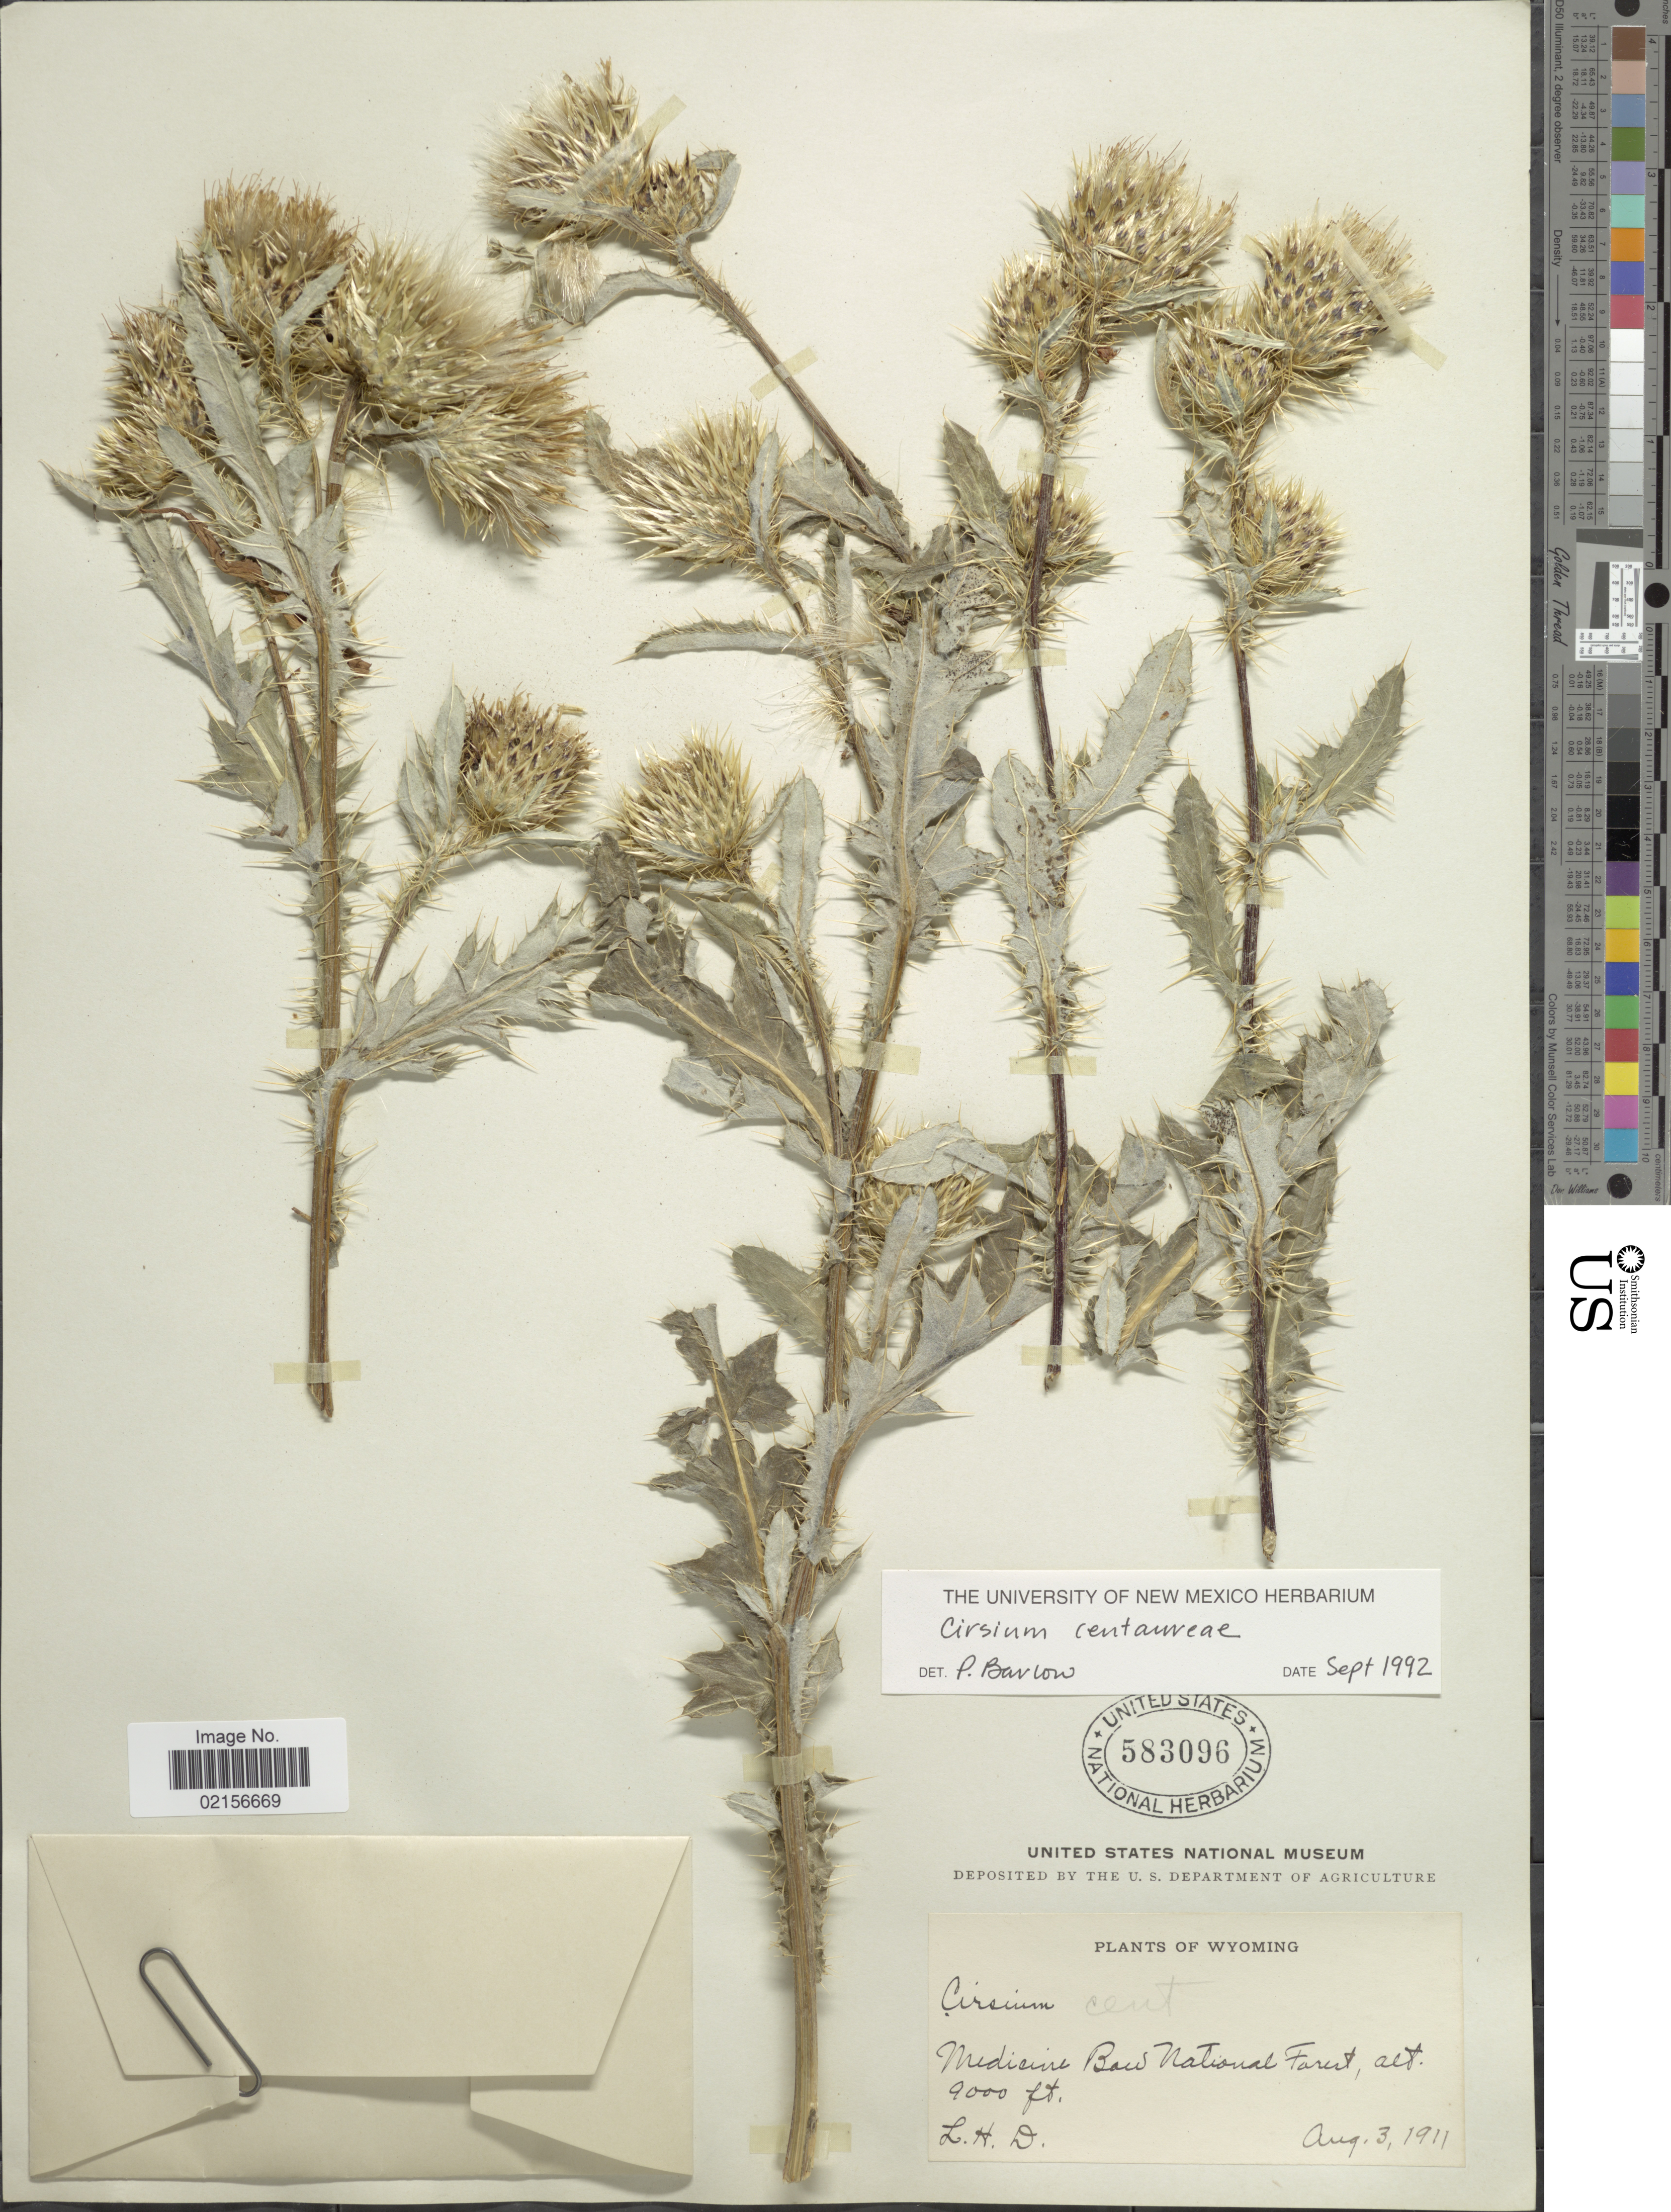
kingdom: Plantae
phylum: Tracheophyta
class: Magnoliopsida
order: Asterales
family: Asteraceae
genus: Cirsium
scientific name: Cirsium scariosum var. americanum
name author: (A. Gray) D.J. Keil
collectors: L. H. D.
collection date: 1911-08-03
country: United States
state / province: Wyoming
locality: Medicine Baw National Forest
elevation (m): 2743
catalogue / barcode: US 583096